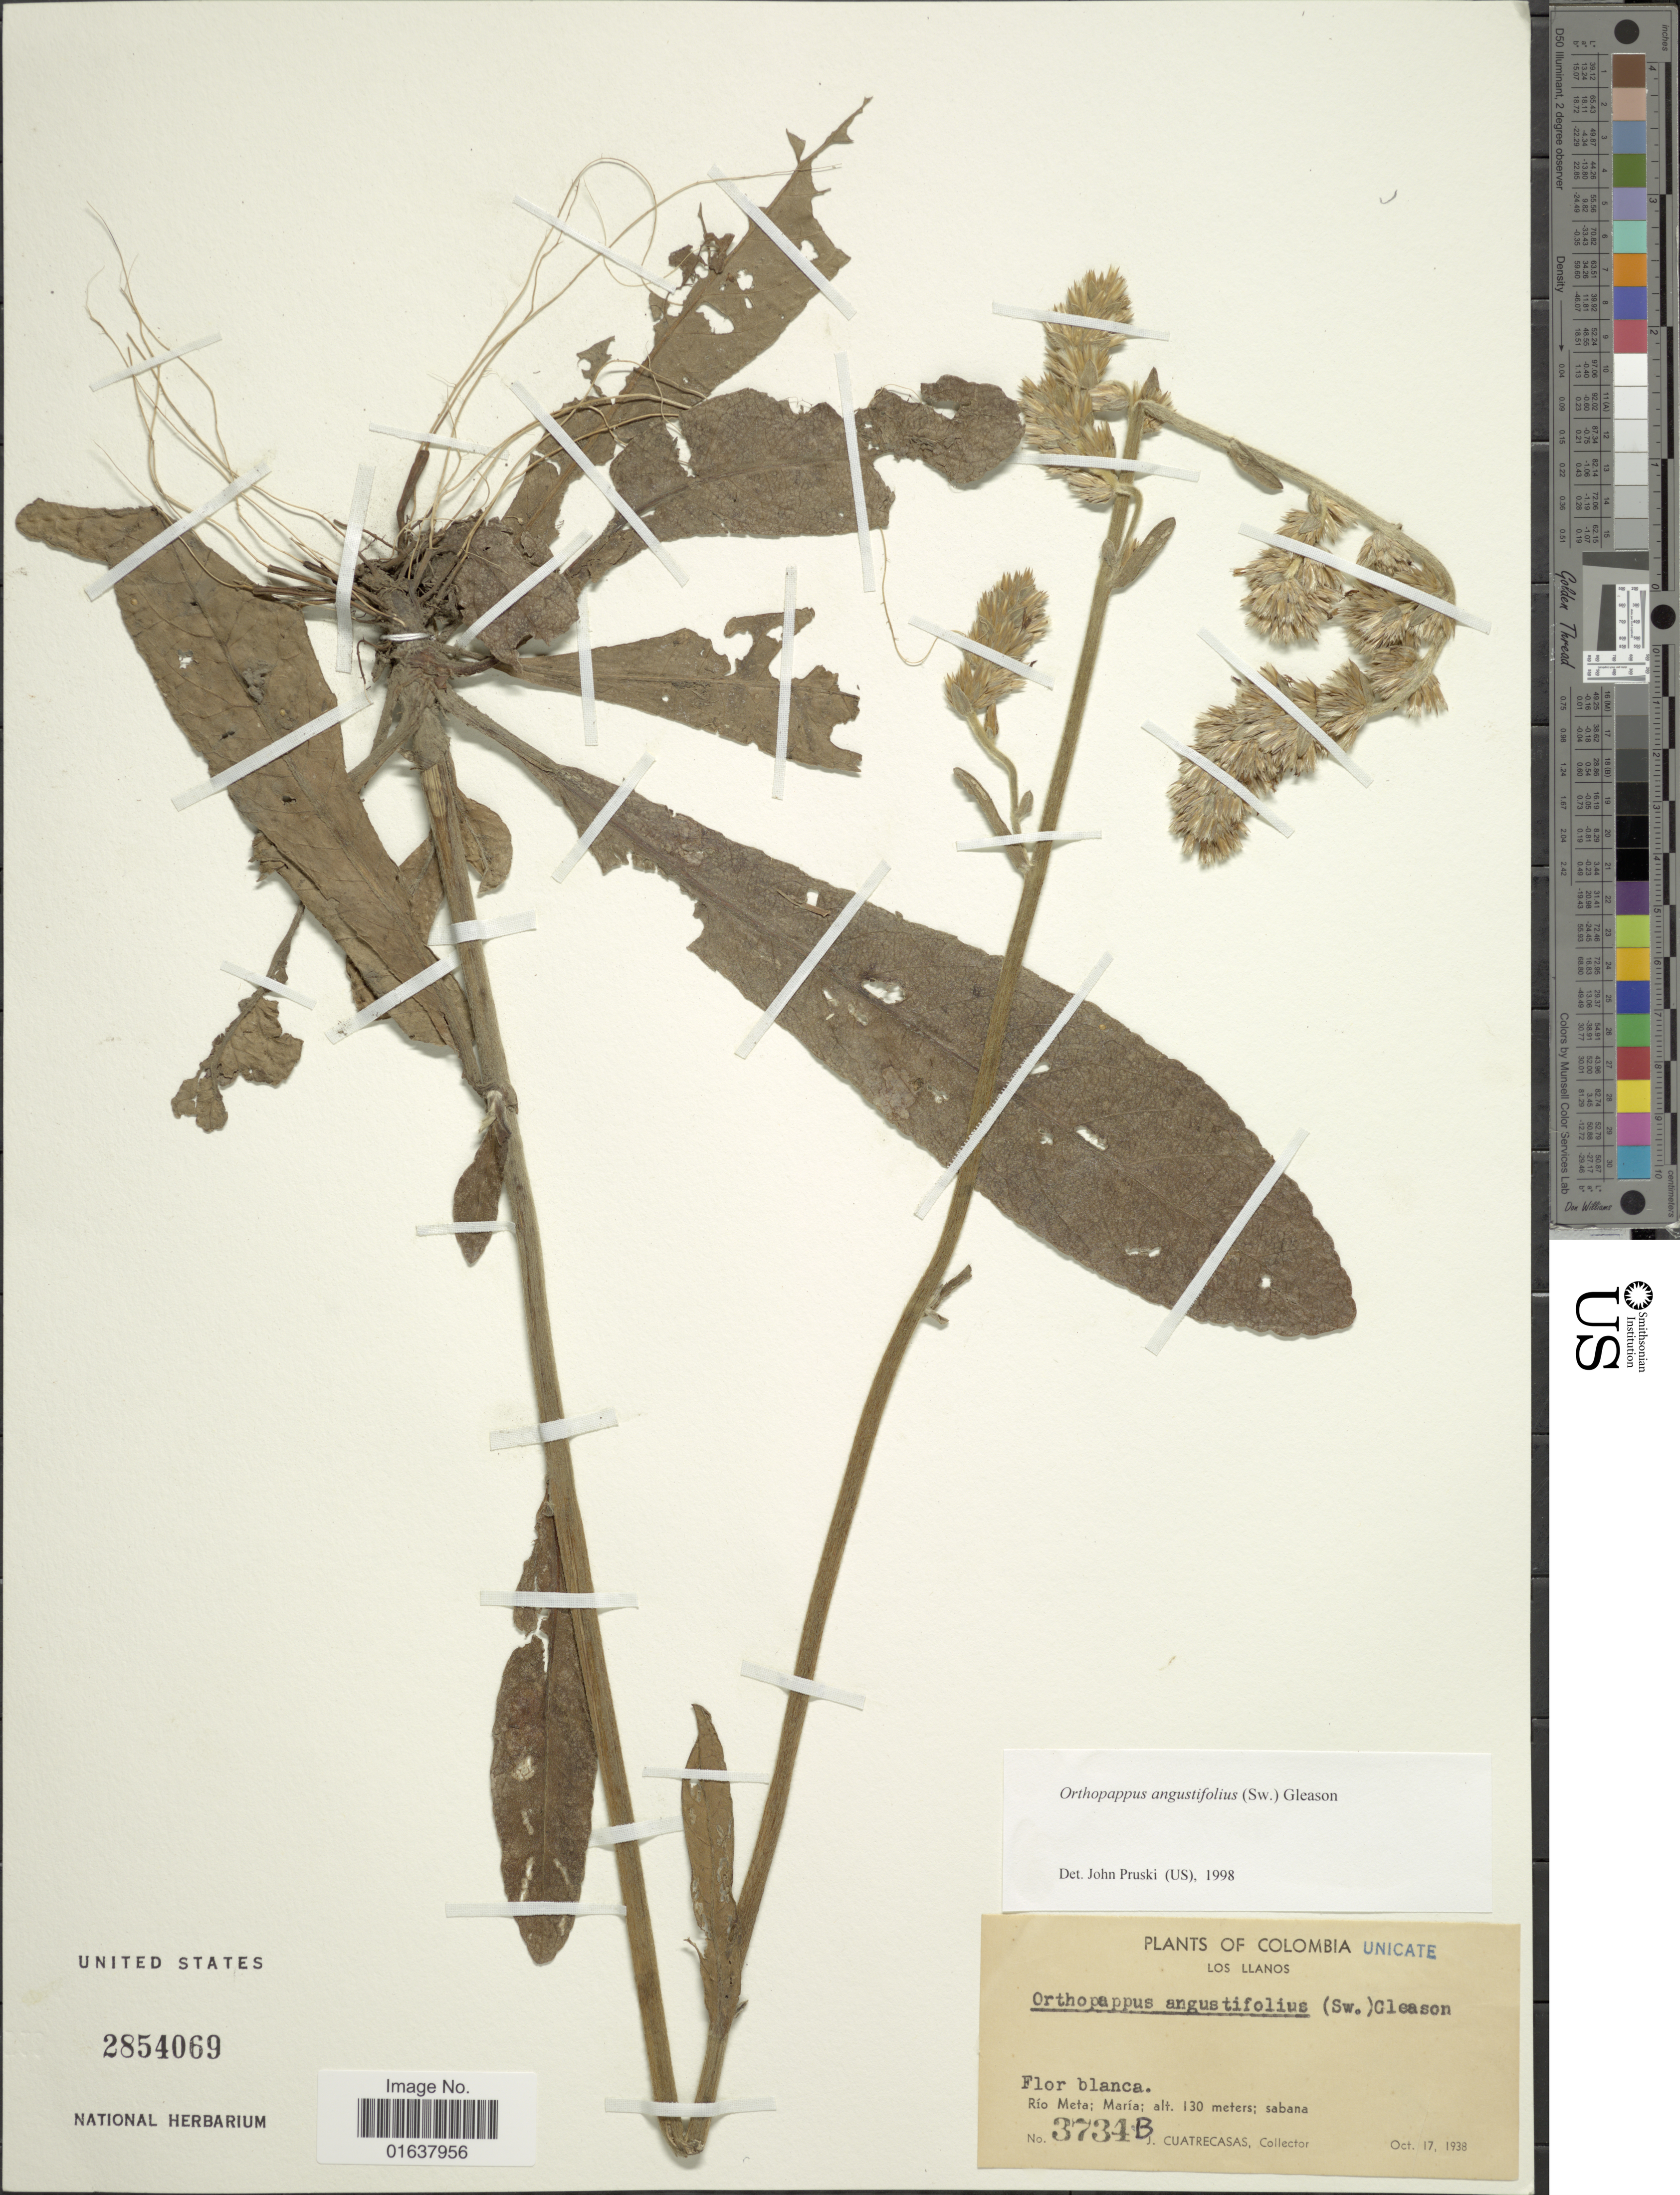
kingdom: Plantae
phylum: Tracheophyta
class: Magnoliopsida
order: Asterales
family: Asteraceae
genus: Orthopappus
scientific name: Orthopappus angustifolius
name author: (Sw.) Gleason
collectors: J. Cuatrecasas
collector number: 3734B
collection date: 1938-10-17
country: Colombia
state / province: Meta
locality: Los Llanos. Rio Meta: Maria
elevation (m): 130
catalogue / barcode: US 2854069